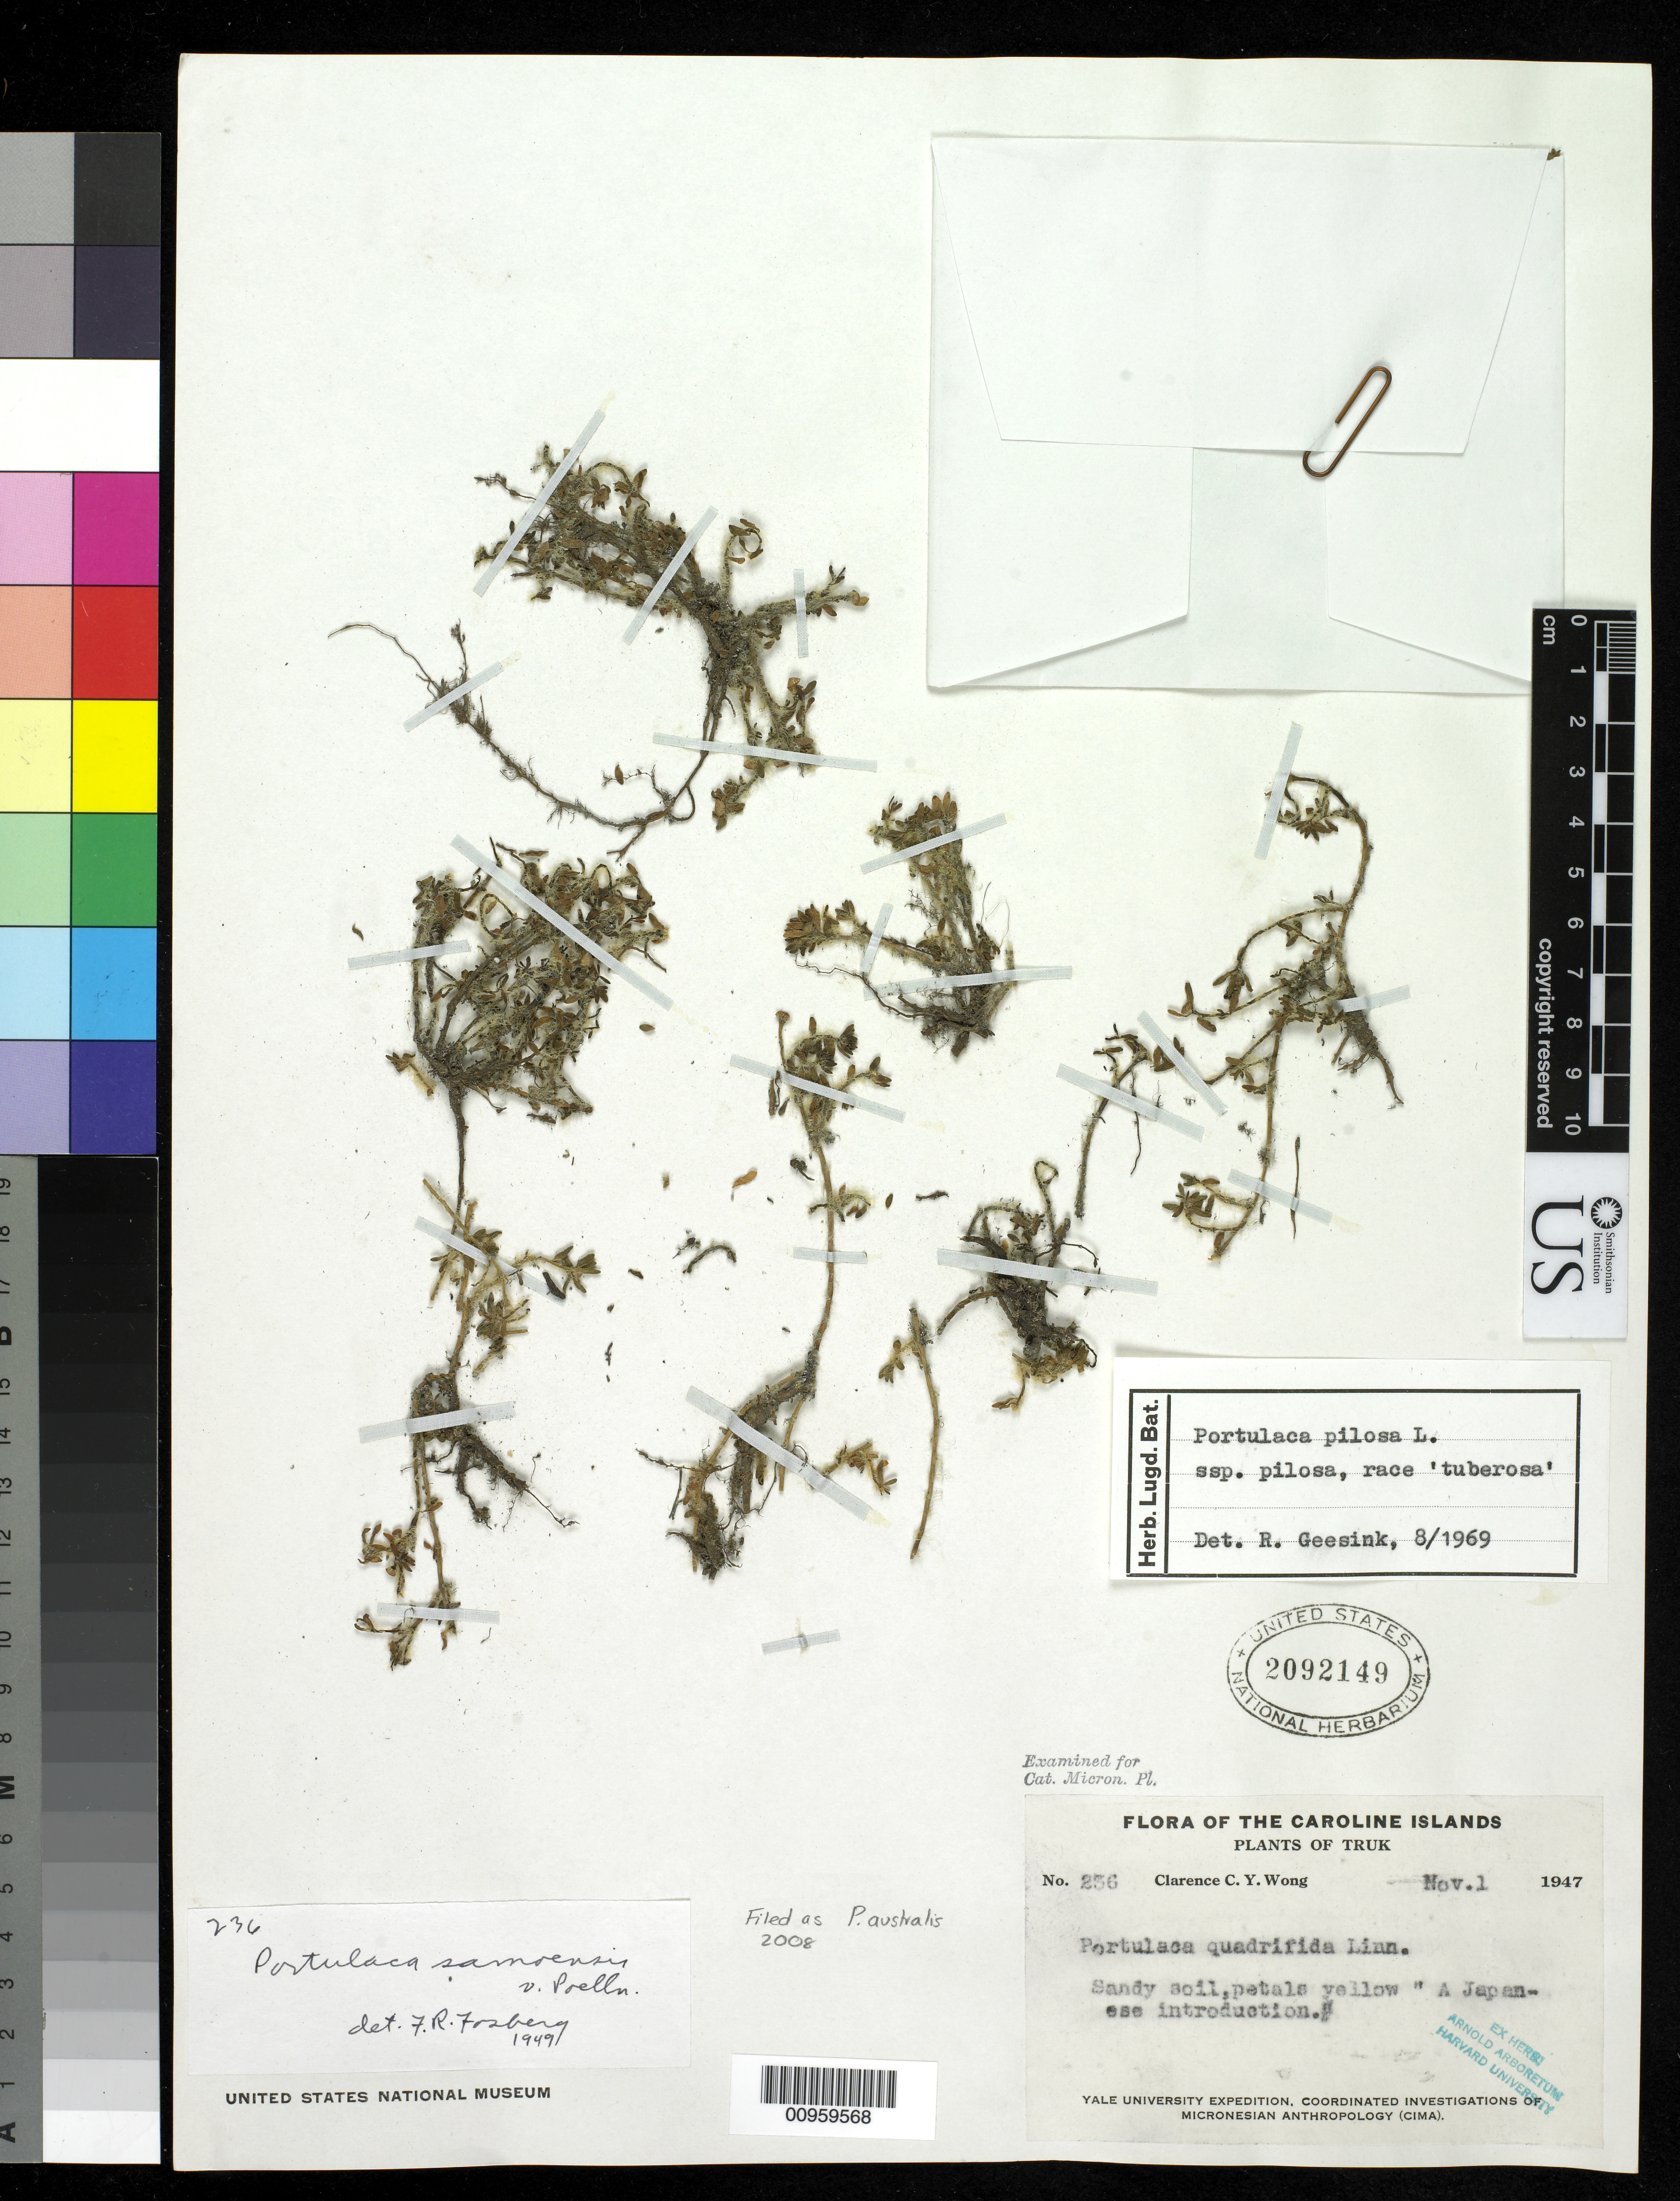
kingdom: Plantae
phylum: Tracheophyta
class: Magnoliopsida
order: Caryophyllales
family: Portulacaceae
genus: Portulaca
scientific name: Portulaca australis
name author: Endl.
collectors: C. Wong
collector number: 256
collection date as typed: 01 Nov 1947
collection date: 1947-11-01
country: Micronesia, Federated States of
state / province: Truk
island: Truk (Chuuk) Is.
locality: In Apilimat garden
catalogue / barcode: US 2092149